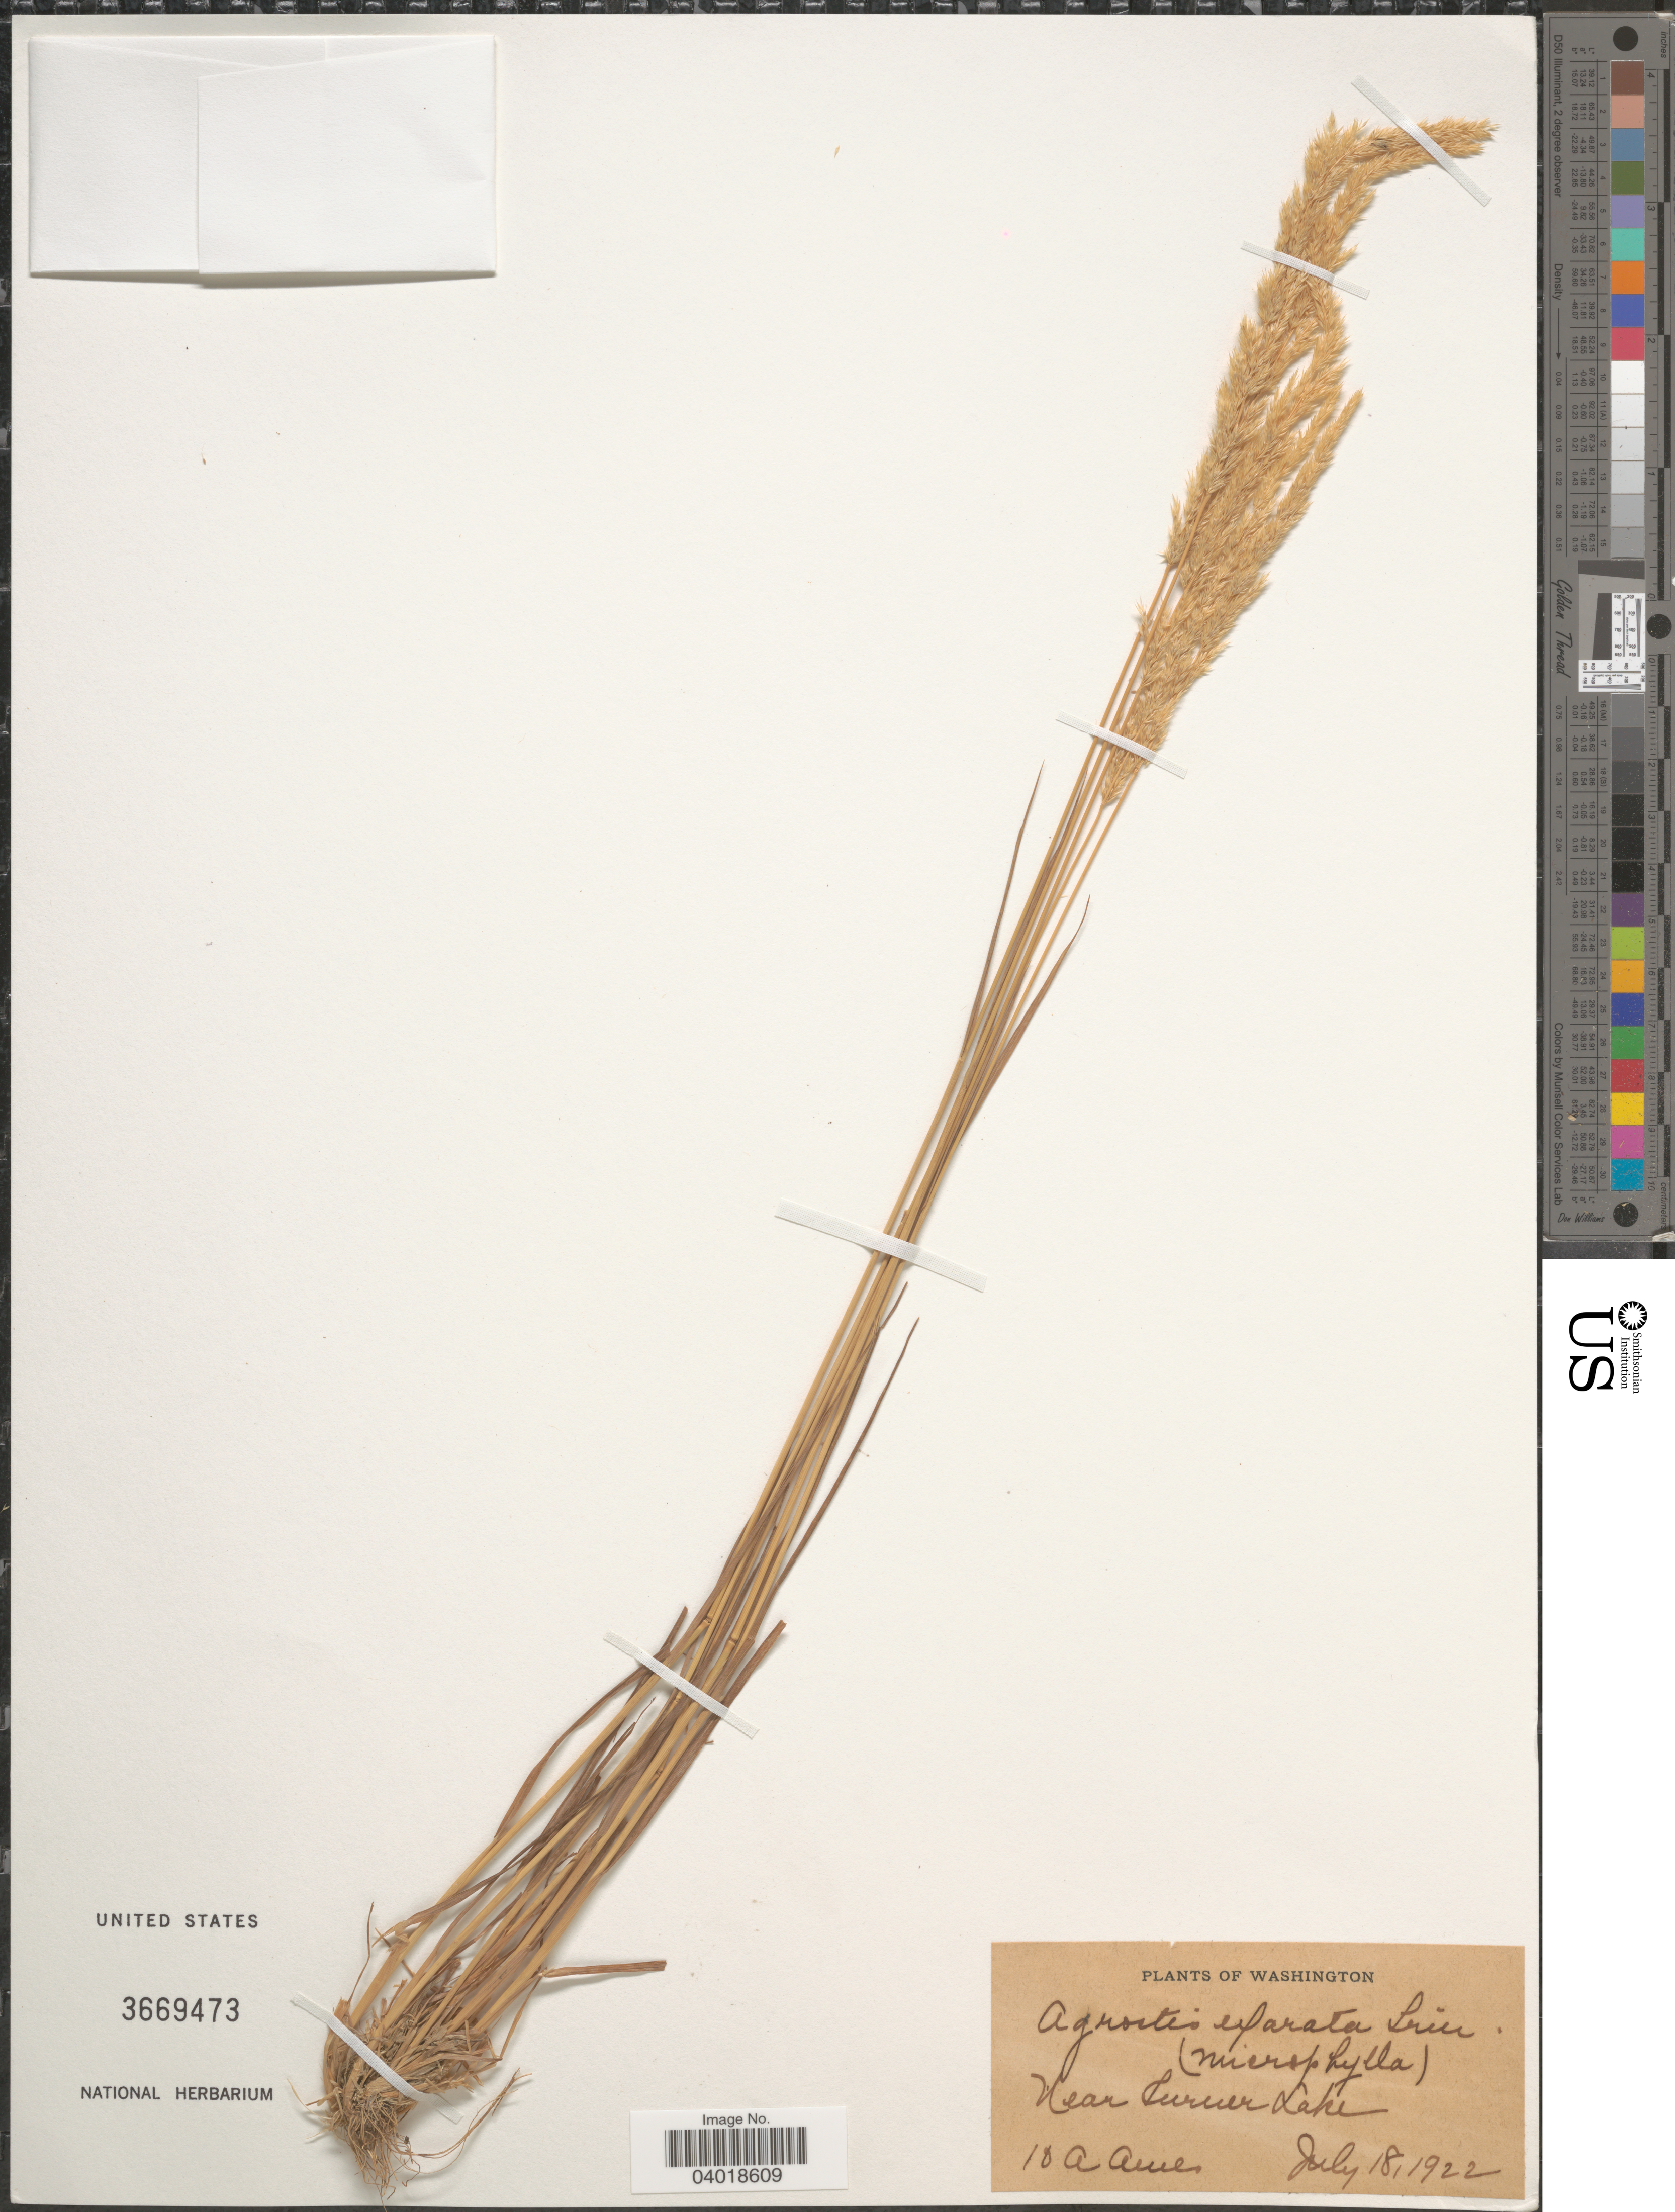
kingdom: Plantae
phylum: Tracheophyta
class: Liliopsida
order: Poales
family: Poaceae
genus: Agrostis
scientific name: Agrostis exarata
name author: Trin.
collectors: A. Ames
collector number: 10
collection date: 1922-07-18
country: United States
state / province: Washington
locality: Near Turner Lake.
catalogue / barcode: US 3669473